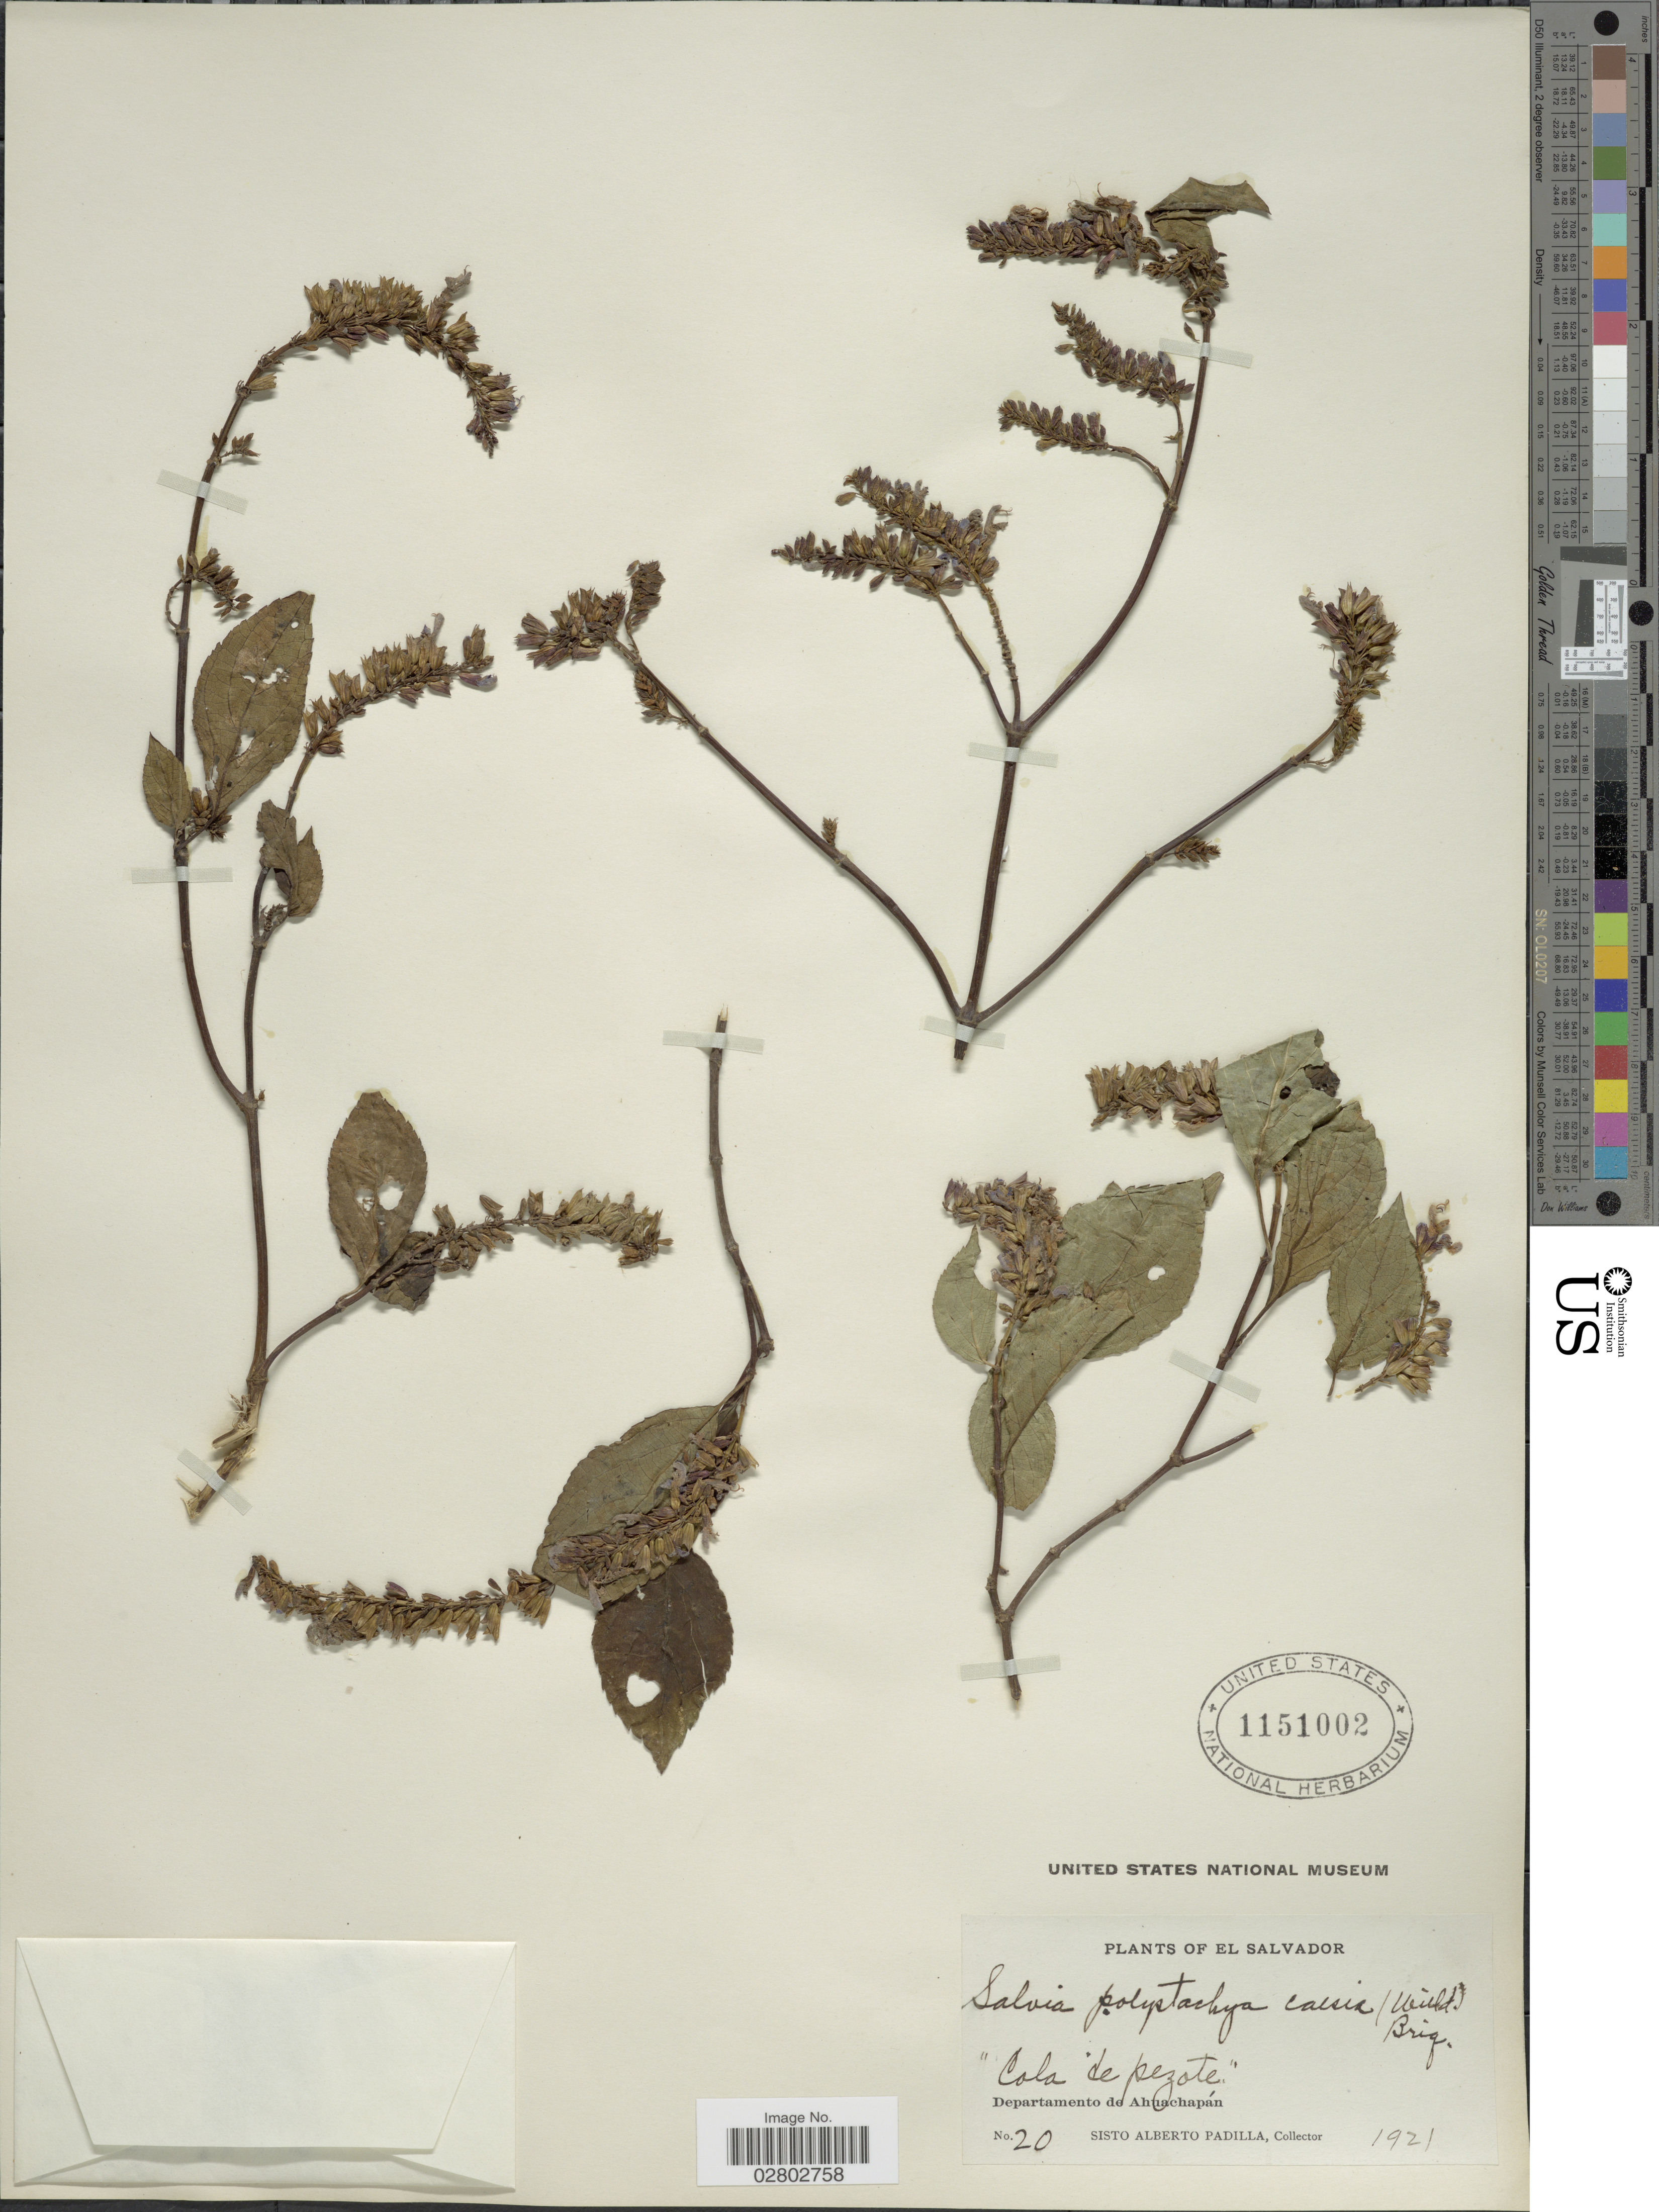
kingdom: Plantae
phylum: Tracheophyta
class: Magnoliopsida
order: Lamiales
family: Lamiaceae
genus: Salvia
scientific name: Salvia polystachya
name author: Cav.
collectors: S. A. Padilla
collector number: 20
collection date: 1921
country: El Salvador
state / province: Ahuachapan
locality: Cola de pezote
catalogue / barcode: US 1151002